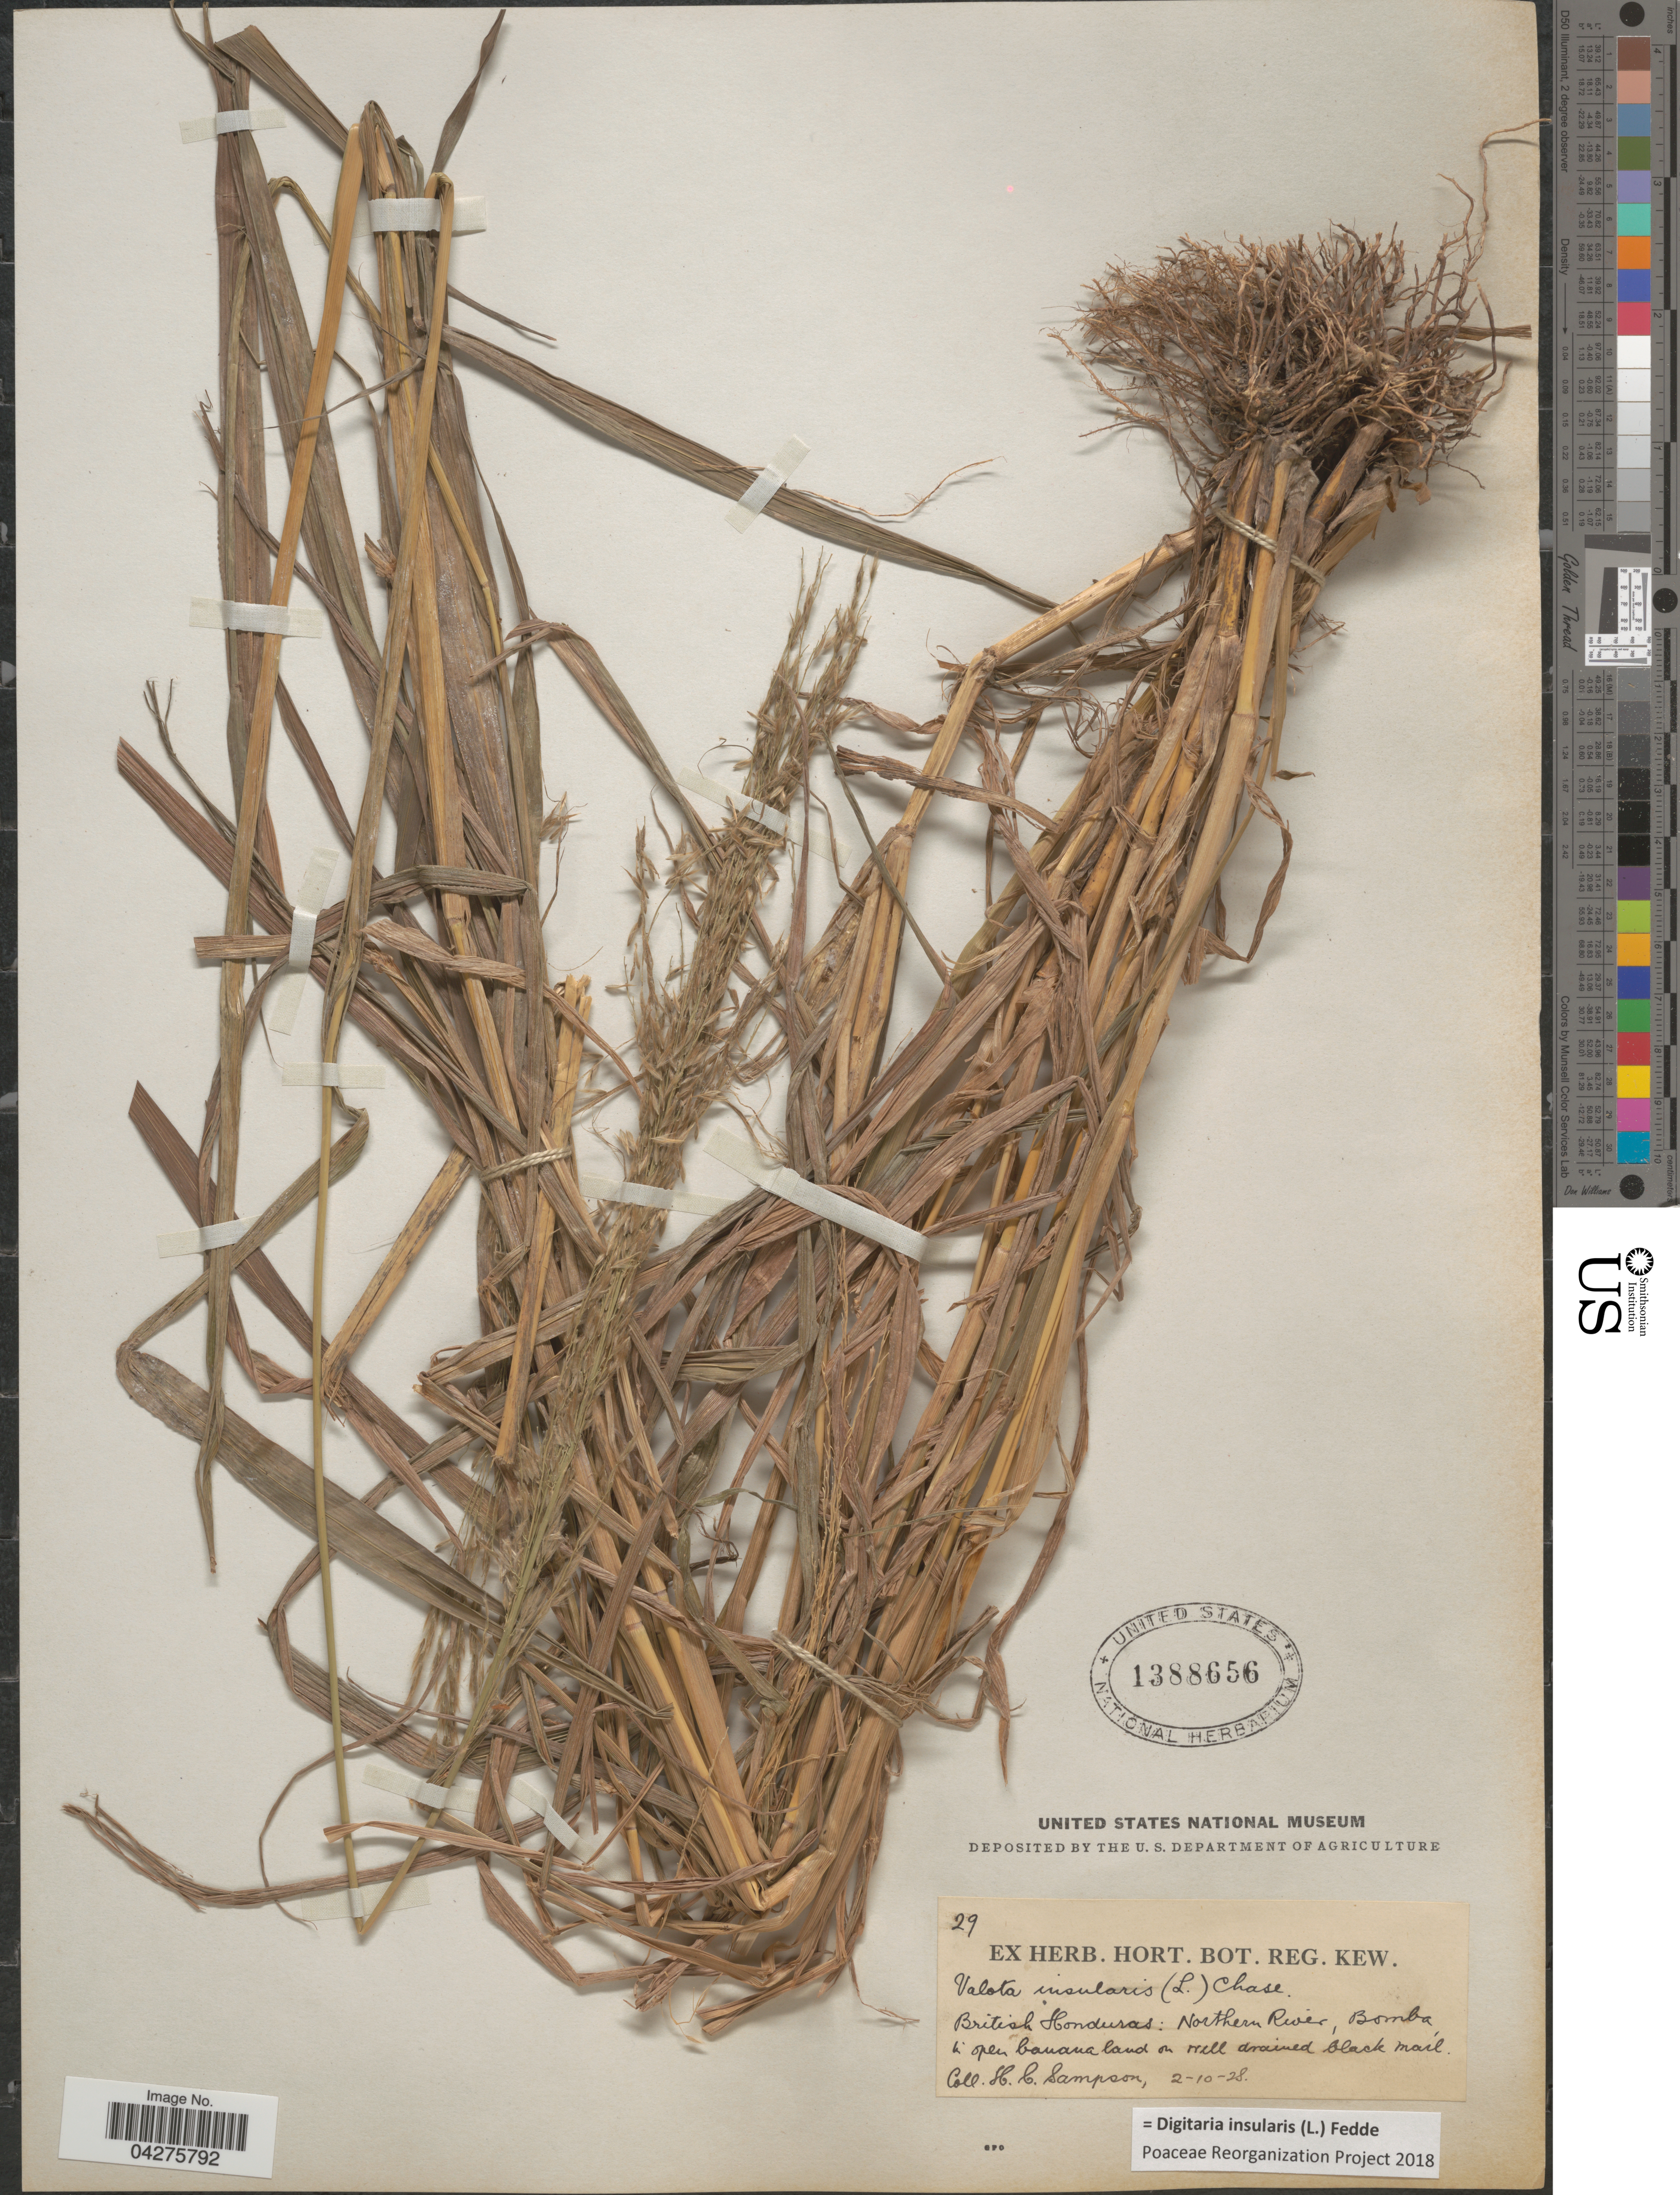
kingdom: Plantae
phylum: Tracheophyta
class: Liliopsida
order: Poales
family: Poaceae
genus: Digitaria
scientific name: Digitaria insularis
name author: (L.) Fedde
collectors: H. Sampson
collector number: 29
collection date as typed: Transcribed d/m/y: 2/10/28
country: Belize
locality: British Honduras: Northern River, Bomba.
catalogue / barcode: US 1388656